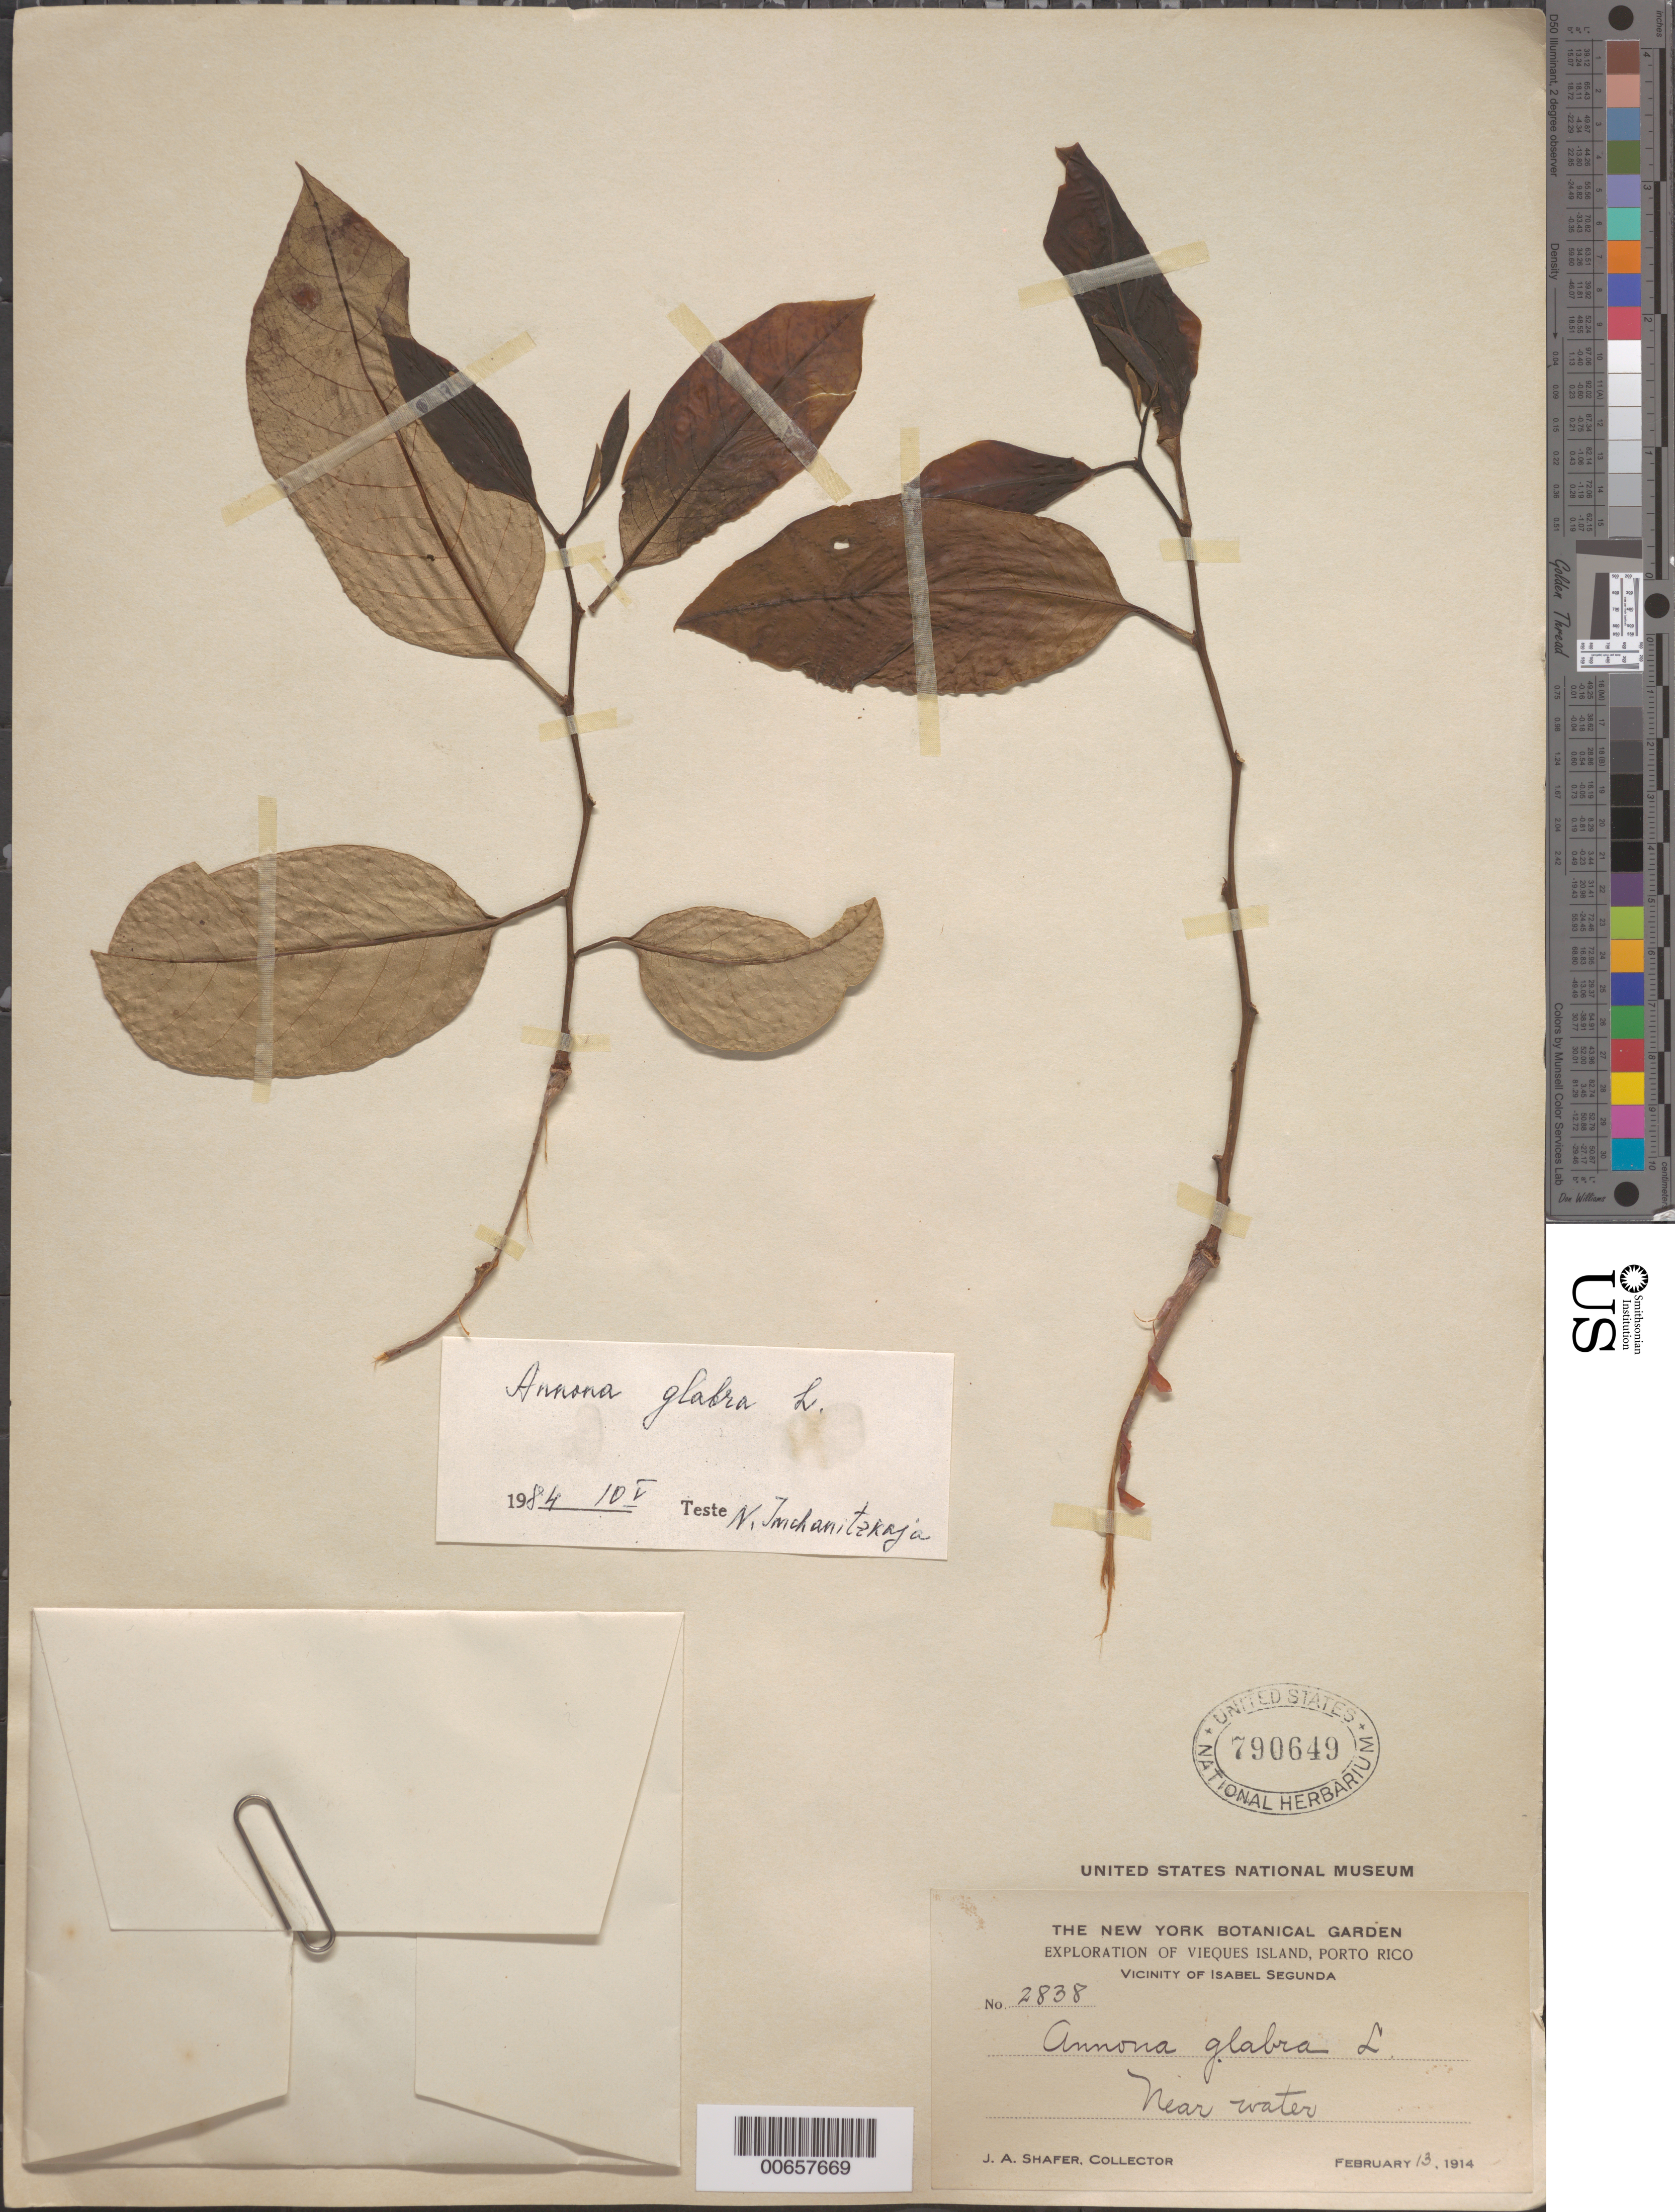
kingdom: Plantae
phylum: Tracheophyta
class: Magnoliopsida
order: Magnoliales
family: Annonaceae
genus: Annona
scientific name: Annona glabra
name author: L.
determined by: McChanitzkaja, N.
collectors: J. A. Shafer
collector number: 2838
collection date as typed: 13 Feb 1914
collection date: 1914-02-13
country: Puerto Rico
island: Vieques Island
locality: Isabel Segunda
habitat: Near water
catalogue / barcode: US 790649